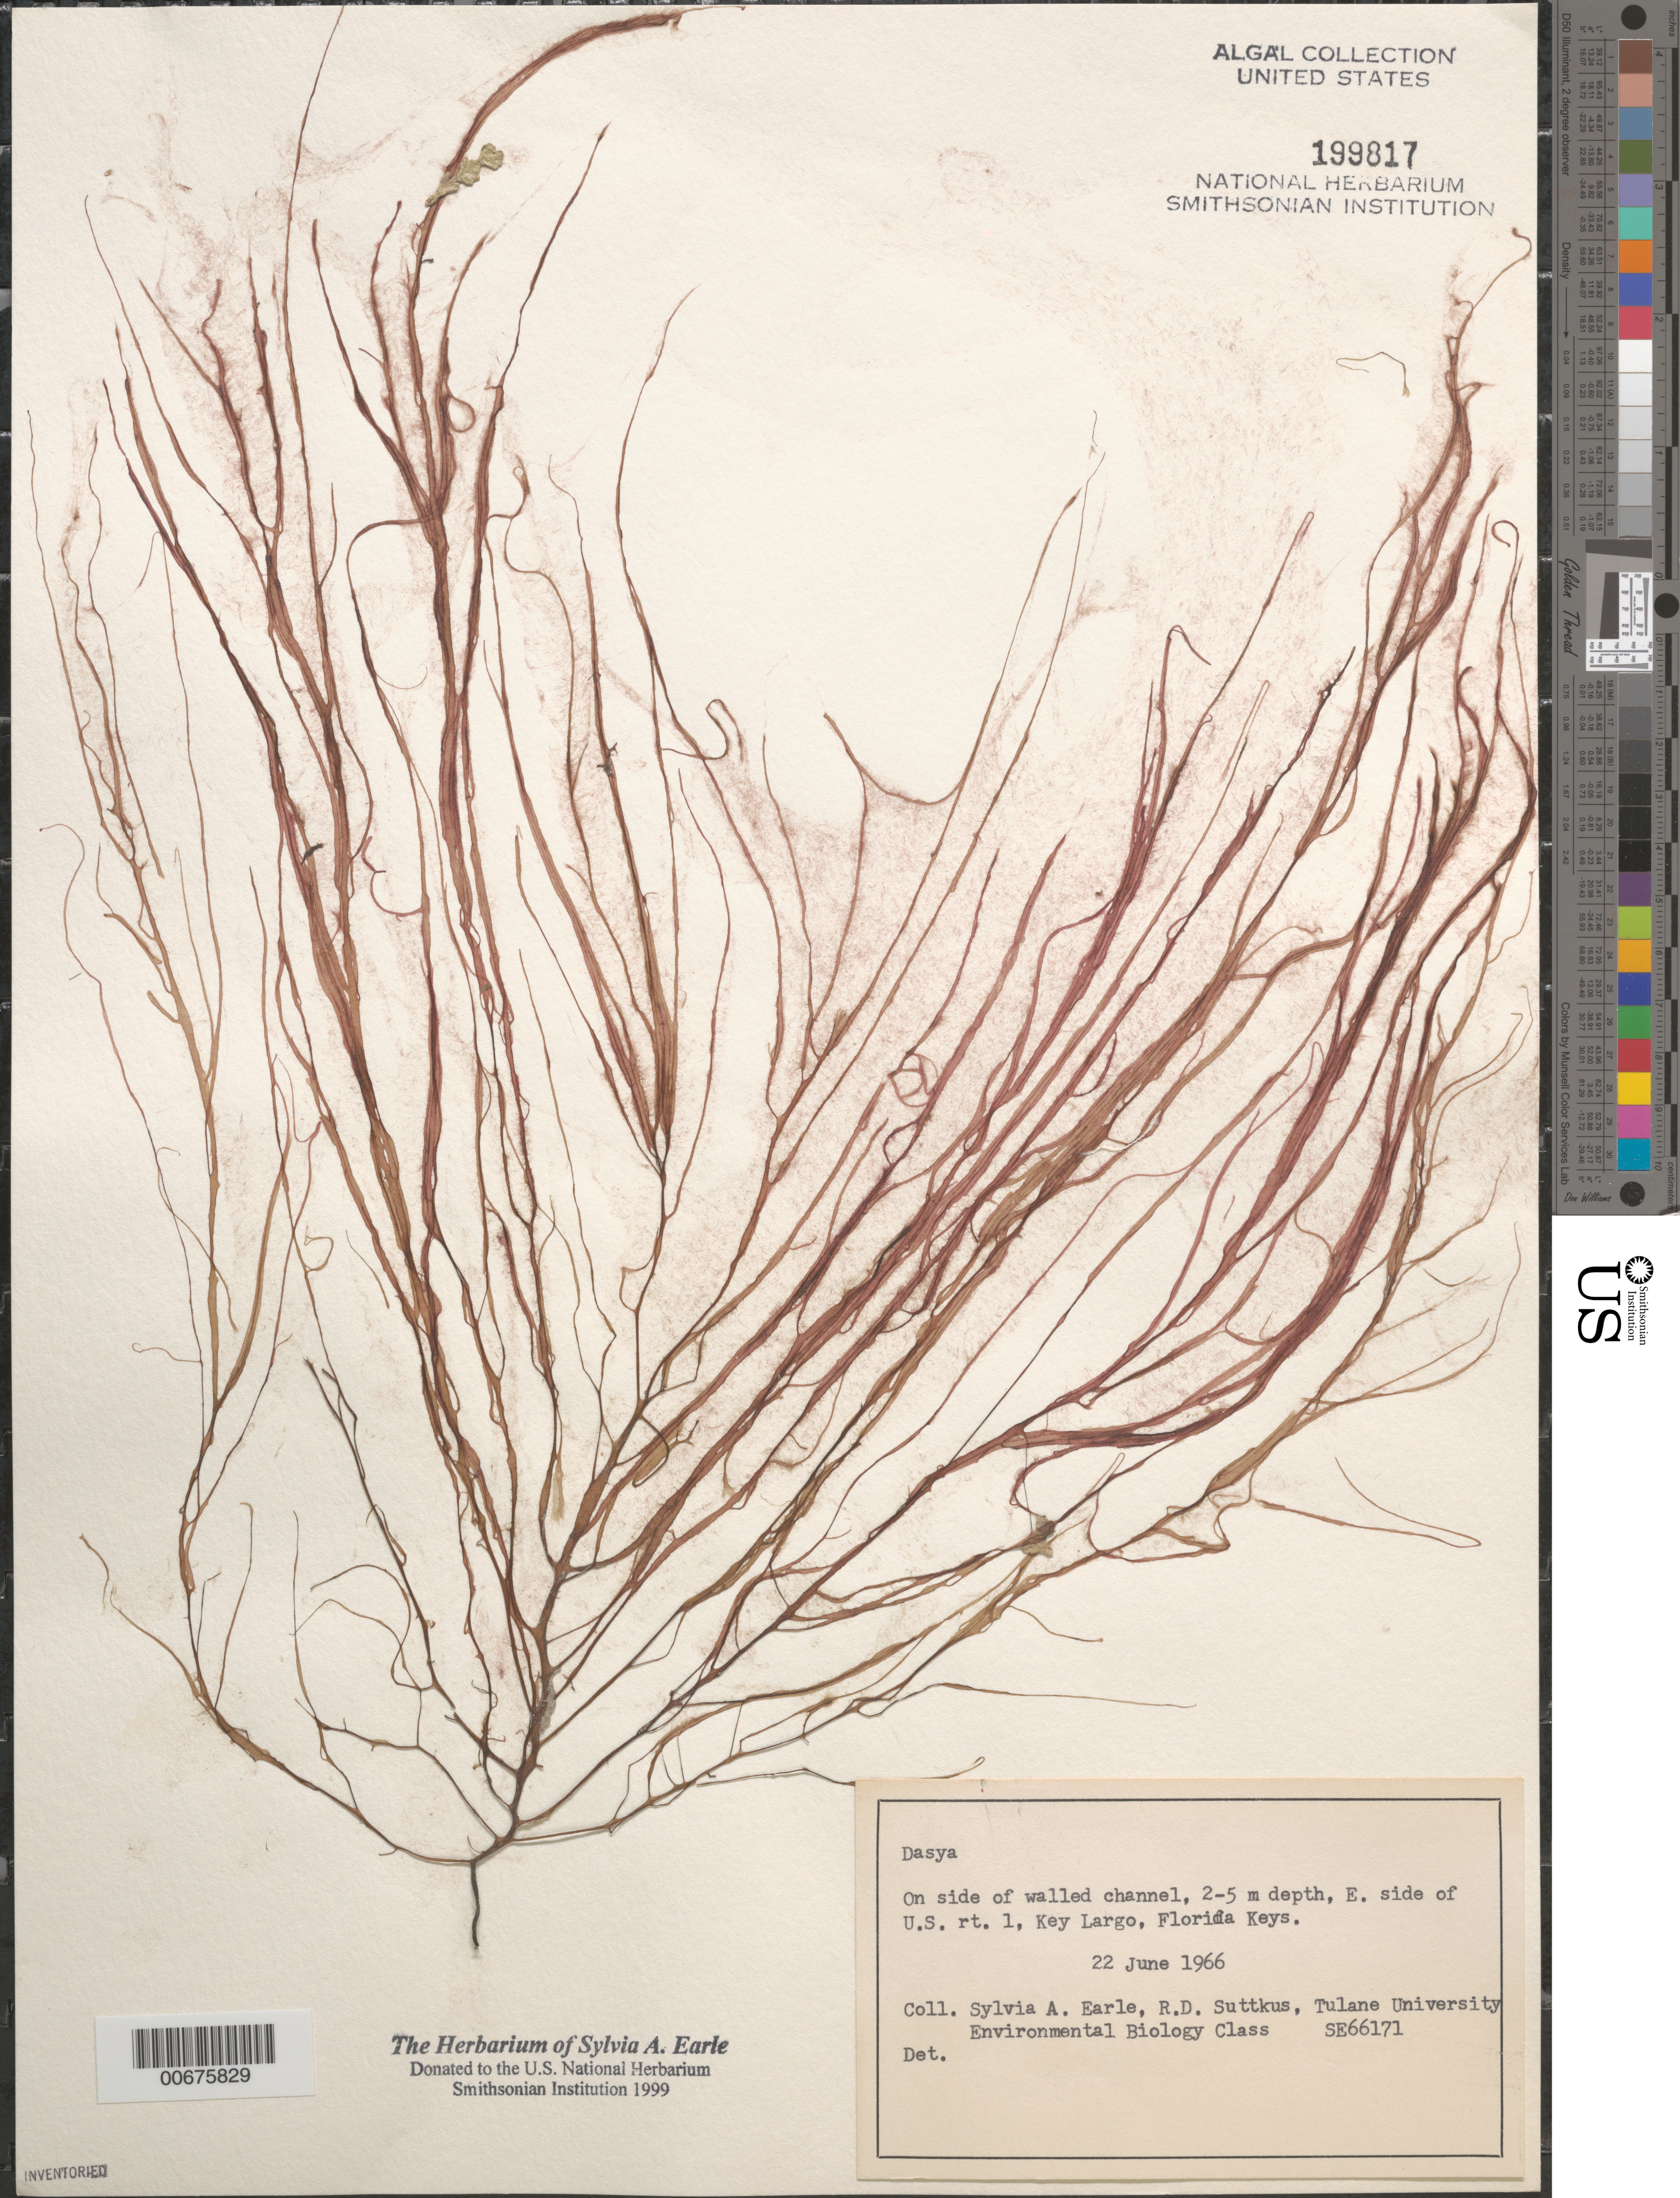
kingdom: Plantae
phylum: Rhodophyta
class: Florideophyceae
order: Ceramiales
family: Dasyaceae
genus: Dasya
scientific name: Dasya sp.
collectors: S. A. Earle, R. Suttkus & Tulane Univ. Env. Biol. Class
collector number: Se 66171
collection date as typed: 22 Jun 1966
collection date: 1966-06-22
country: United States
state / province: Florida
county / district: Monroe County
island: Key Largo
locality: US Route 1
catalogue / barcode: US 199817